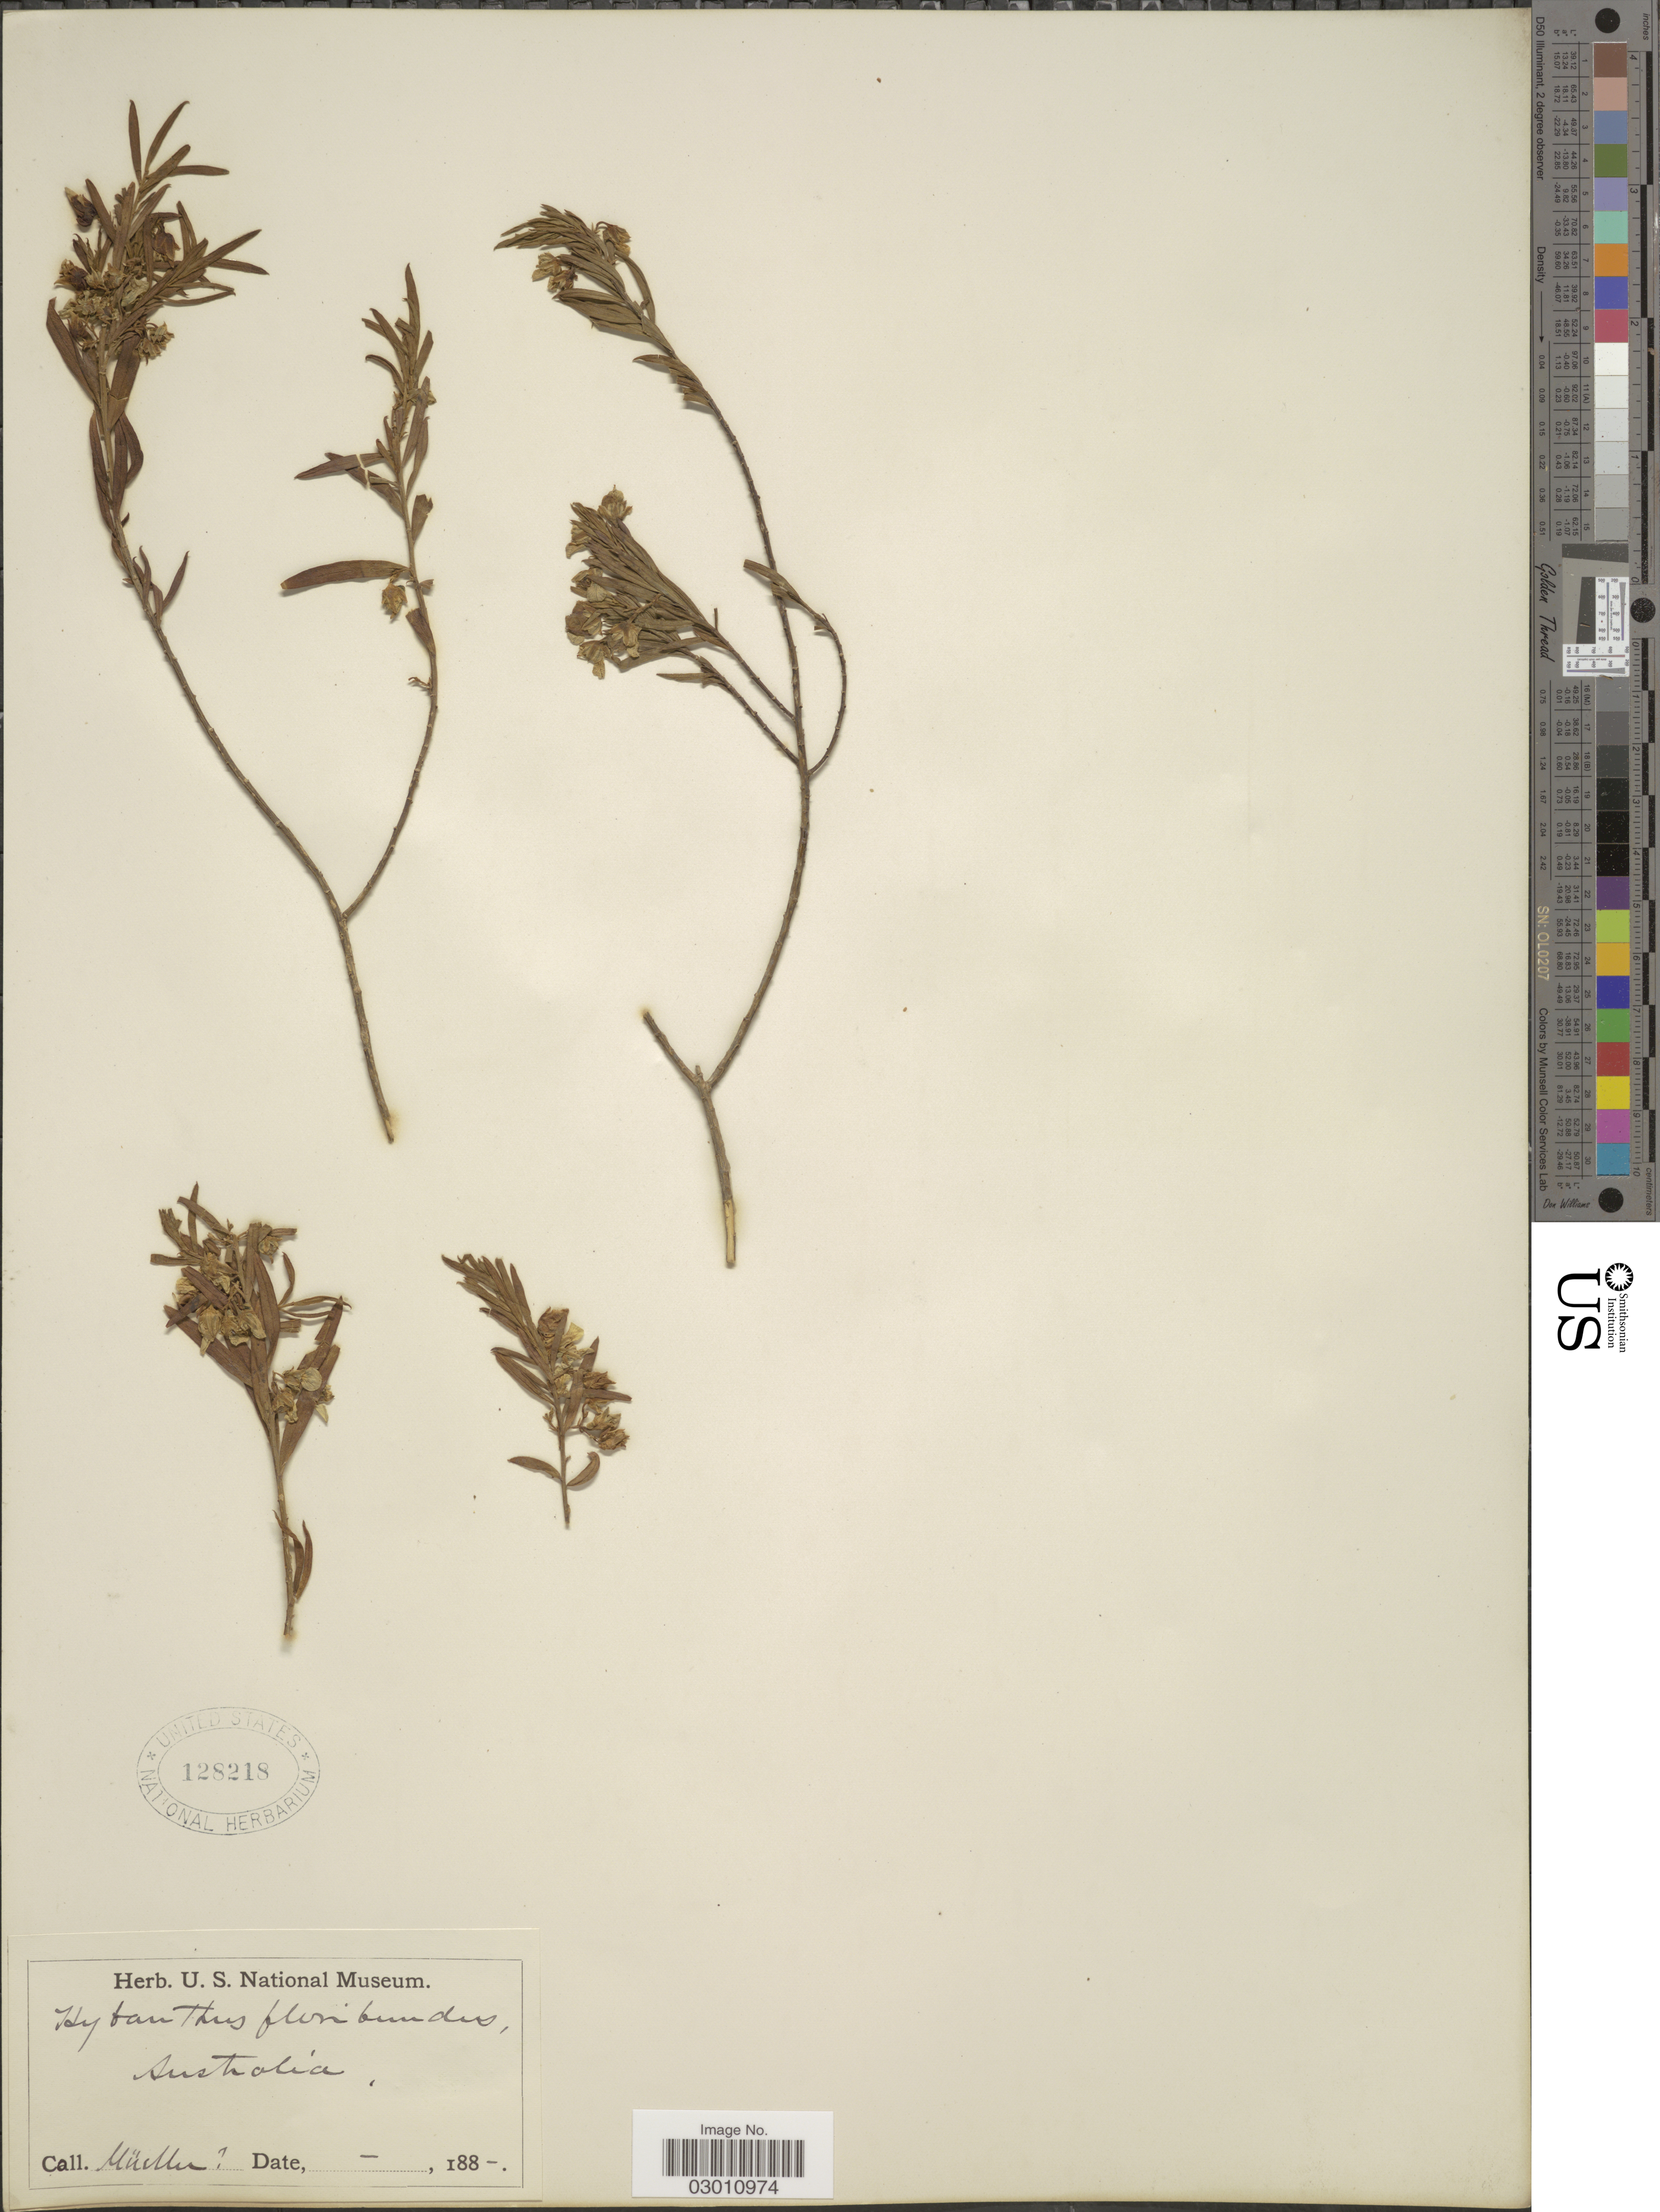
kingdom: Plantae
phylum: Tracheophyta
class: Magnoliopsida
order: Malpighiales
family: Violaceae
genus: Pigea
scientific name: Pigea floribunda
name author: Lindl.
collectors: -. Mueller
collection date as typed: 188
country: Australia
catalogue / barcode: US 128218